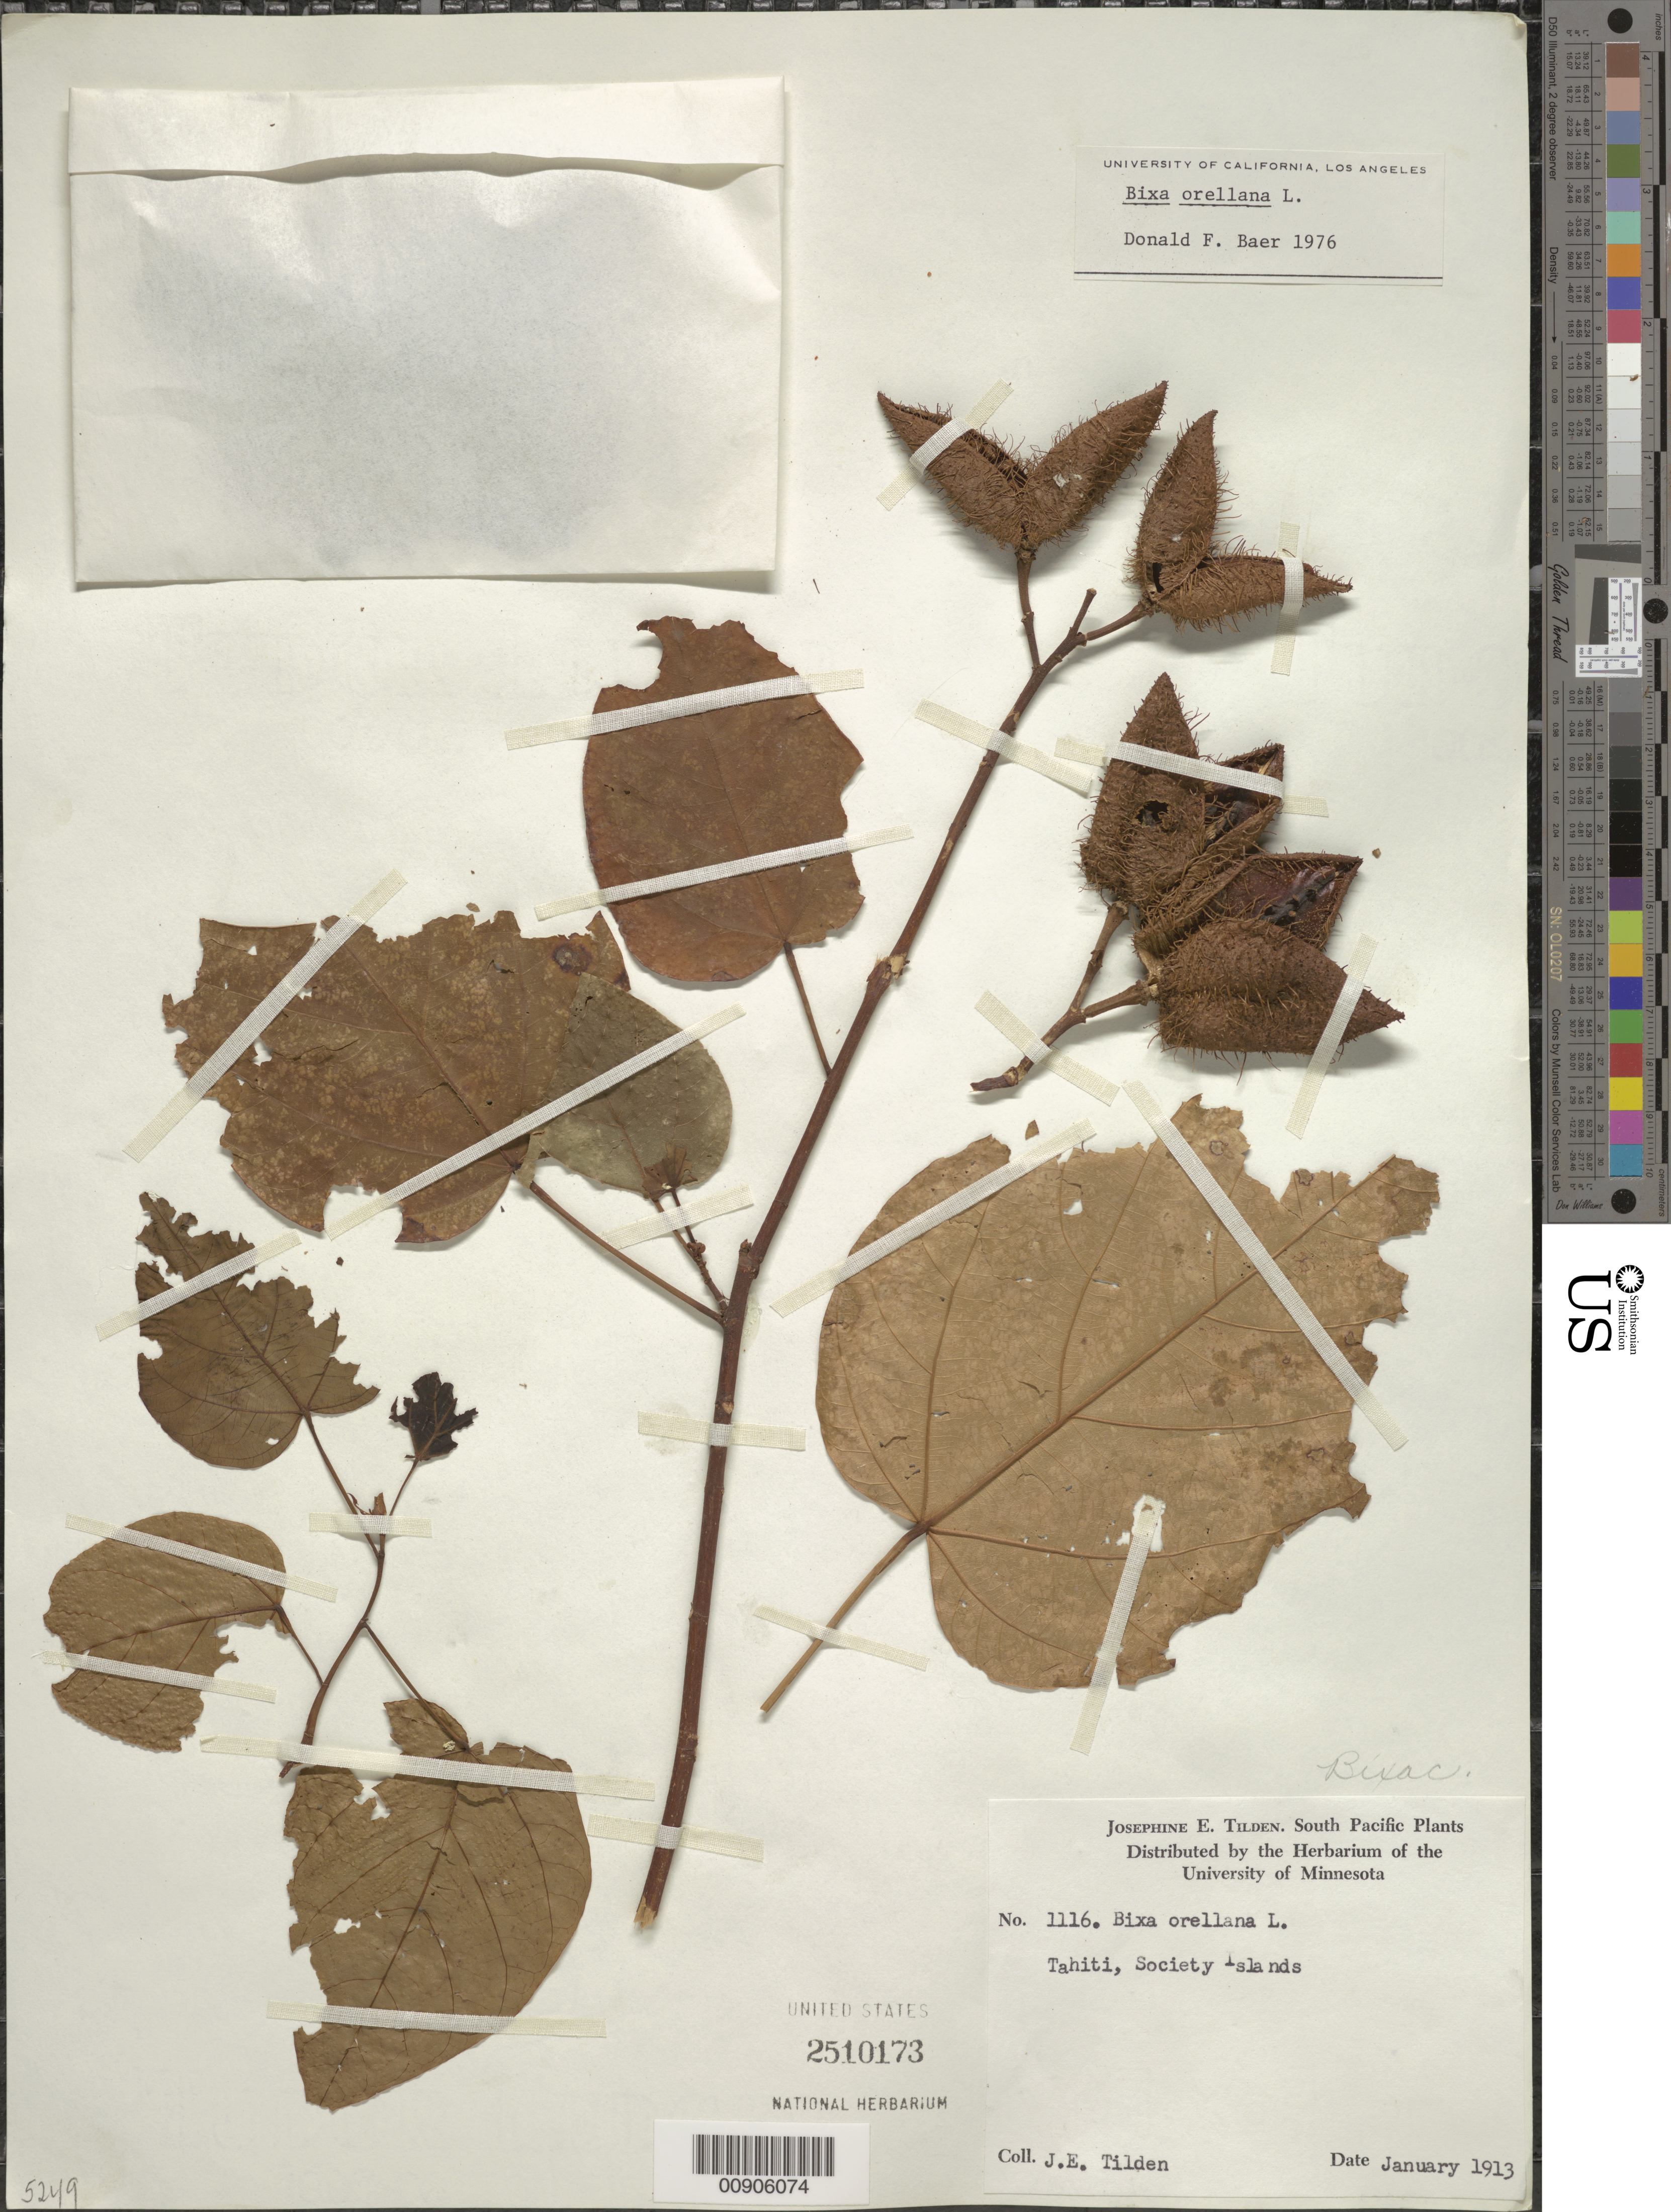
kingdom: Plantae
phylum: Tracheophyta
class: Magnoliopsida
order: Malvales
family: Bixaceae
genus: Bixa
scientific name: Bixa orellana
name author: L.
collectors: J. E. Tilden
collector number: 1116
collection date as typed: Jan 1913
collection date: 1913-01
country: French Polynesia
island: Tahiti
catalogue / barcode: US 2510173